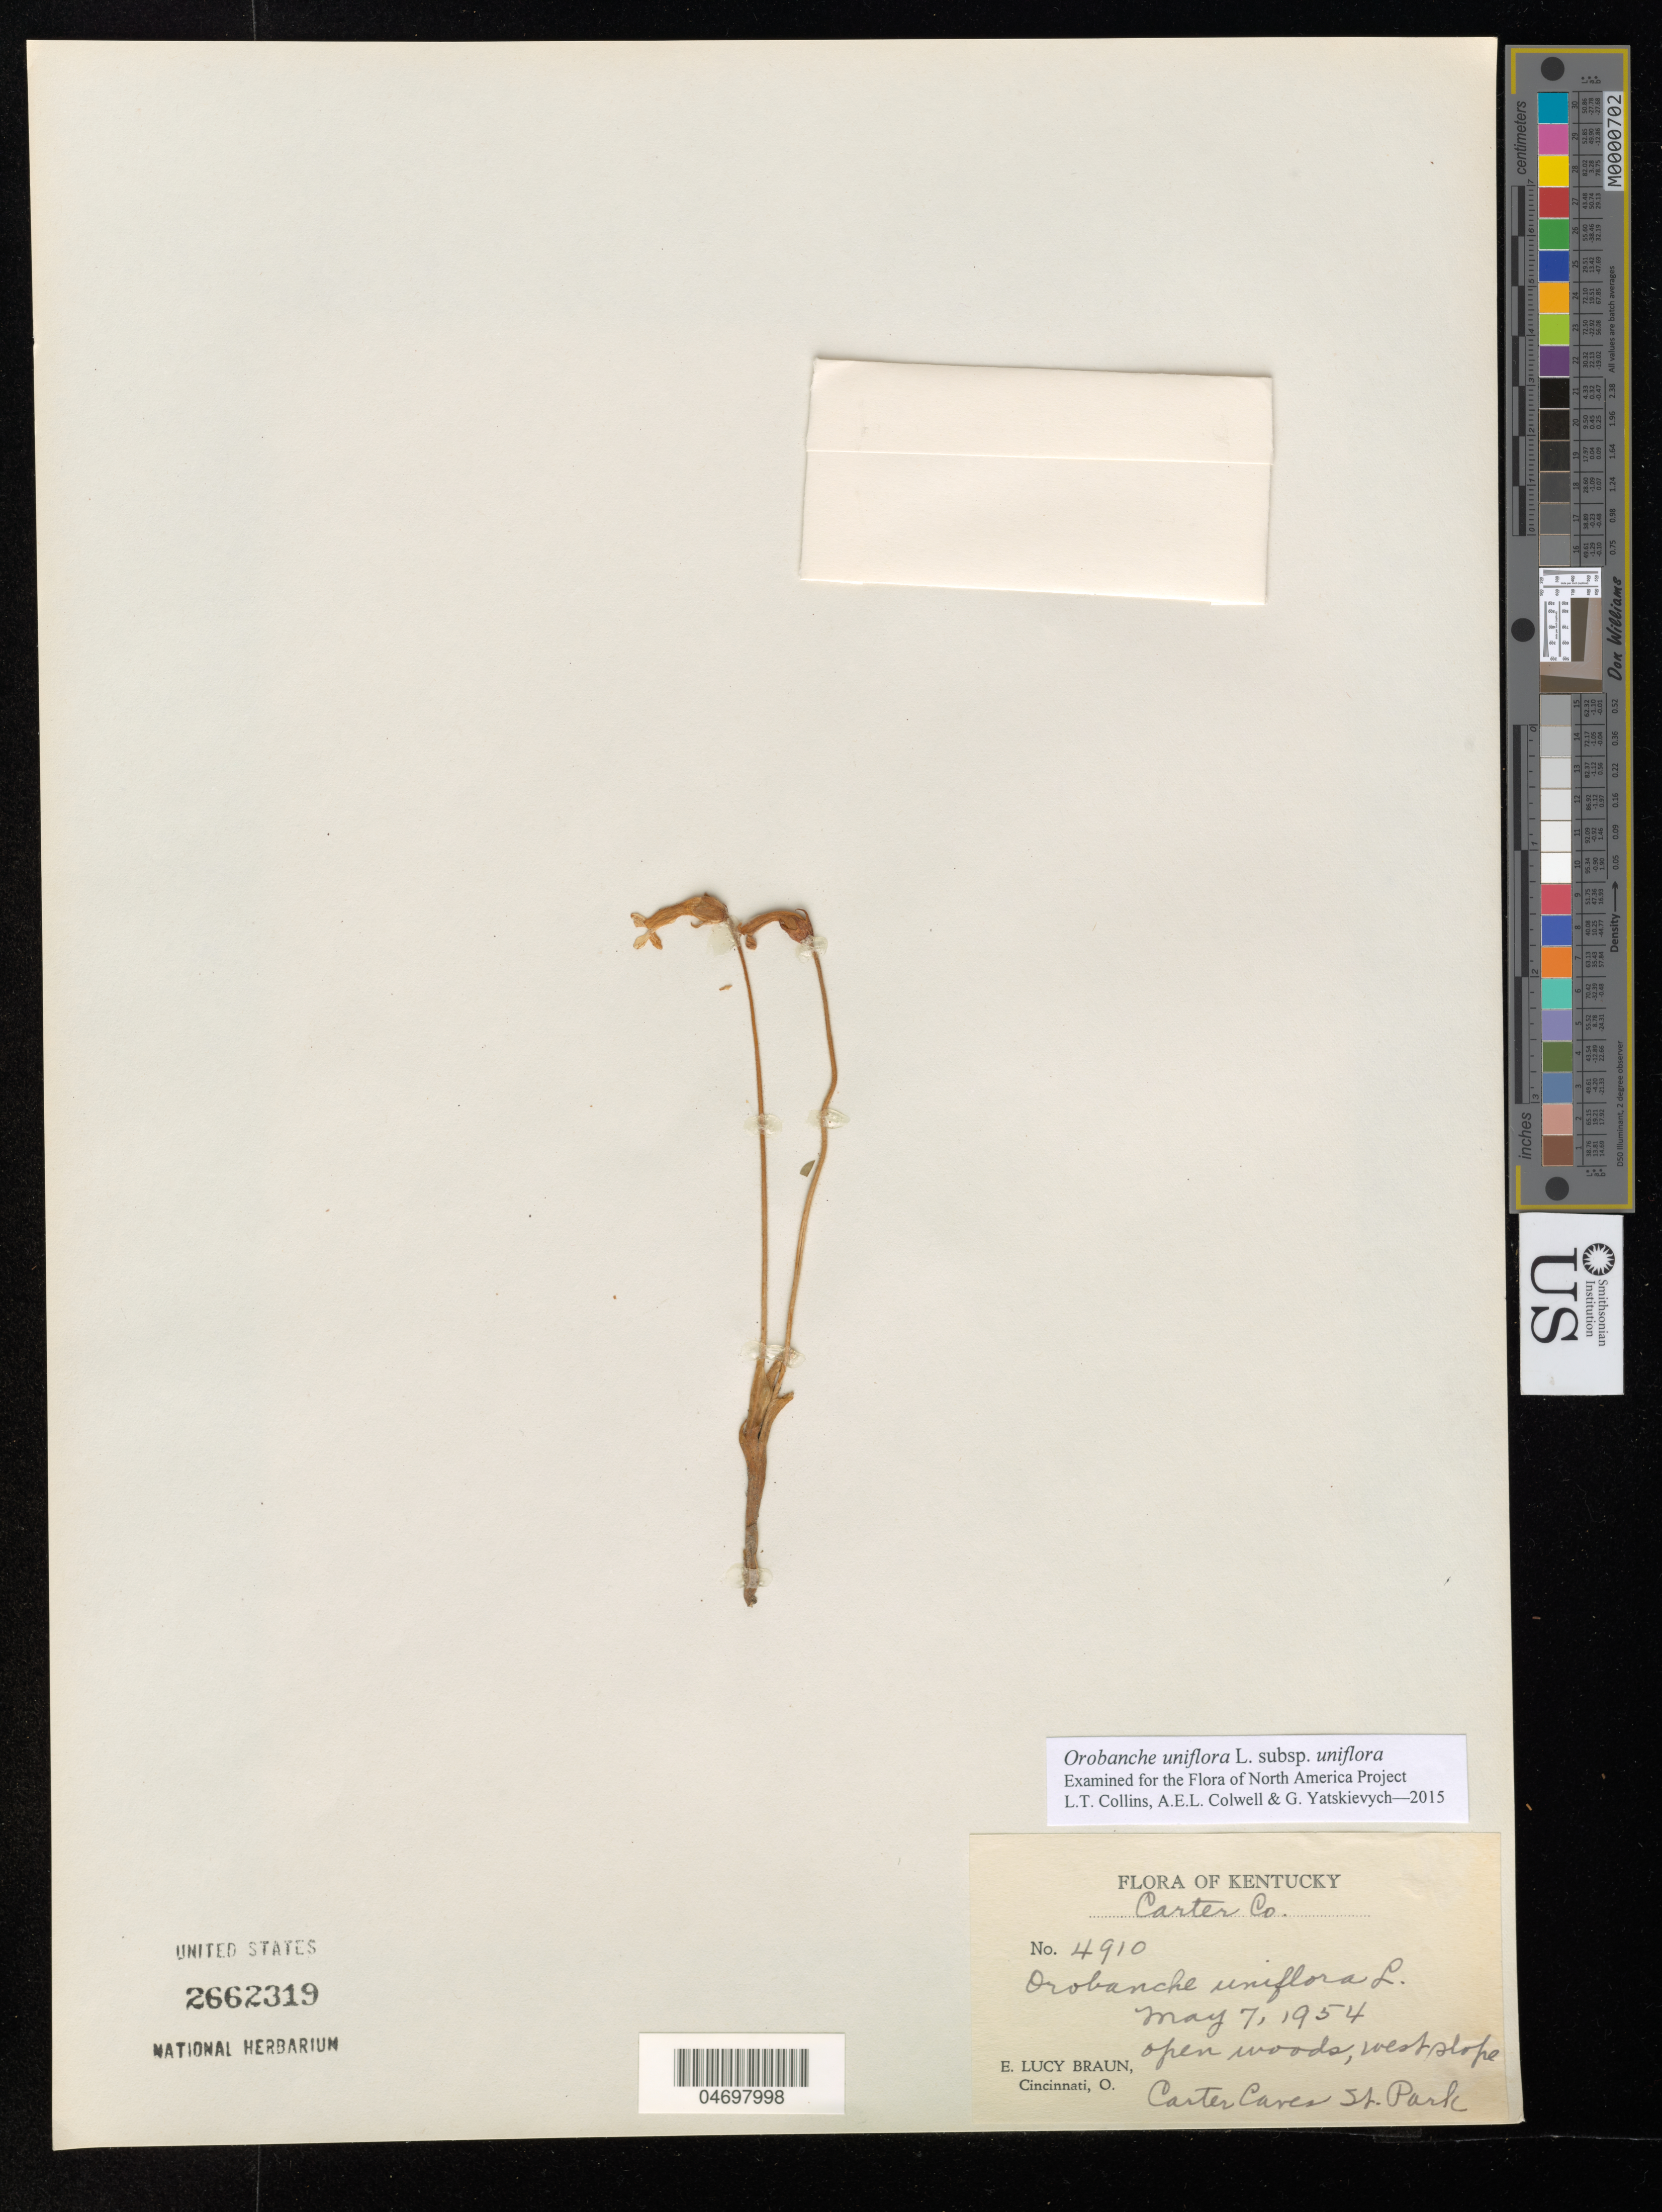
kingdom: Plantae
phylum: Tracheophyta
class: Magnoliopsida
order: Lamiales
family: Orobanchaceae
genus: Orobanche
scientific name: Orobanche uniflora subsp. uniflora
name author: L.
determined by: Collins, L. T.; Colwell, A. E.; Yatskievych, G. A.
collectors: E. L. Braun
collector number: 4910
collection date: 1954-05-07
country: United States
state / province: Kentucky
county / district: Carter Co.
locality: West slope, Carter Caves State Park.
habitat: Open woods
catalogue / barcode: US 2662319